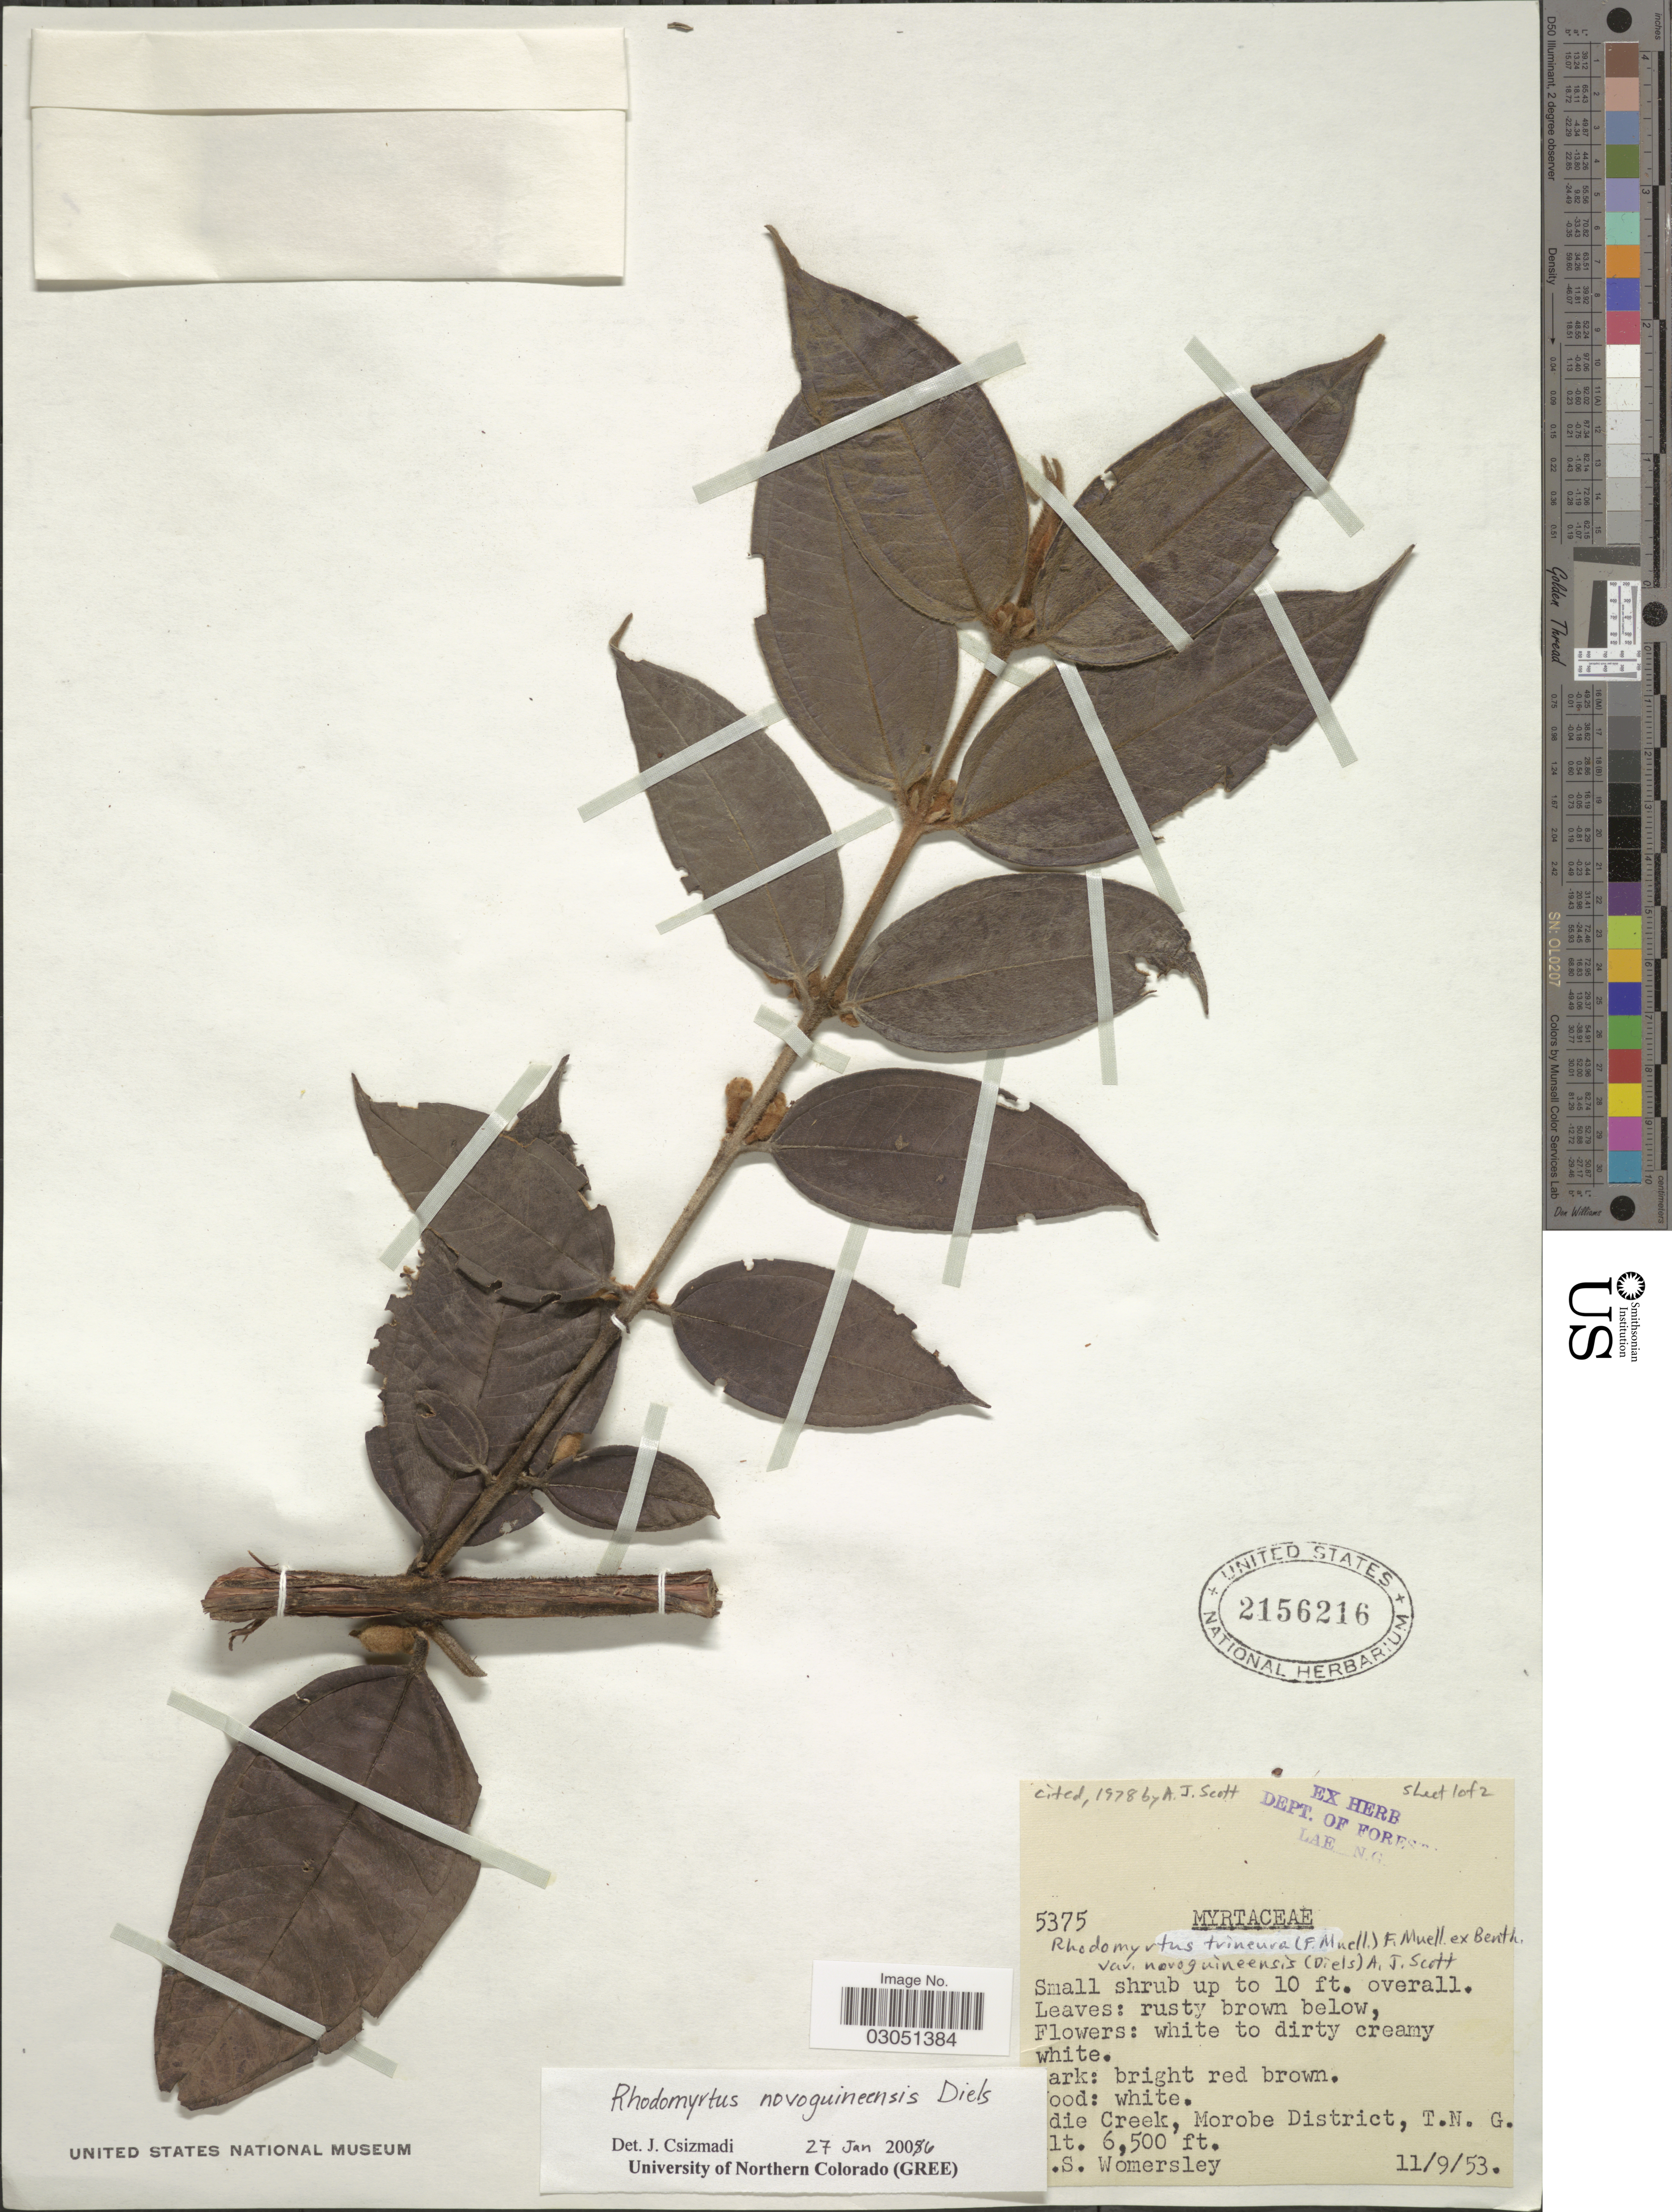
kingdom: Plantae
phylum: Tracheophyta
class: Magnoliopsida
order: Myrtales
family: Myrtaceae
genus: Rhodomyrtus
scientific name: Rhodomyrtus trineura var. novoguineensis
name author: (F. Muell.) F. Muell. ex Benth.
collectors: J. S. Womersley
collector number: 5375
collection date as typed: Transcribed d/m/y: 11/9/53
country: Papua New Guinea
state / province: Morobe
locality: [illegible text]die Creek, Morobe District, T.N.G.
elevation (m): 1981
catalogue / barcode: US 2156216